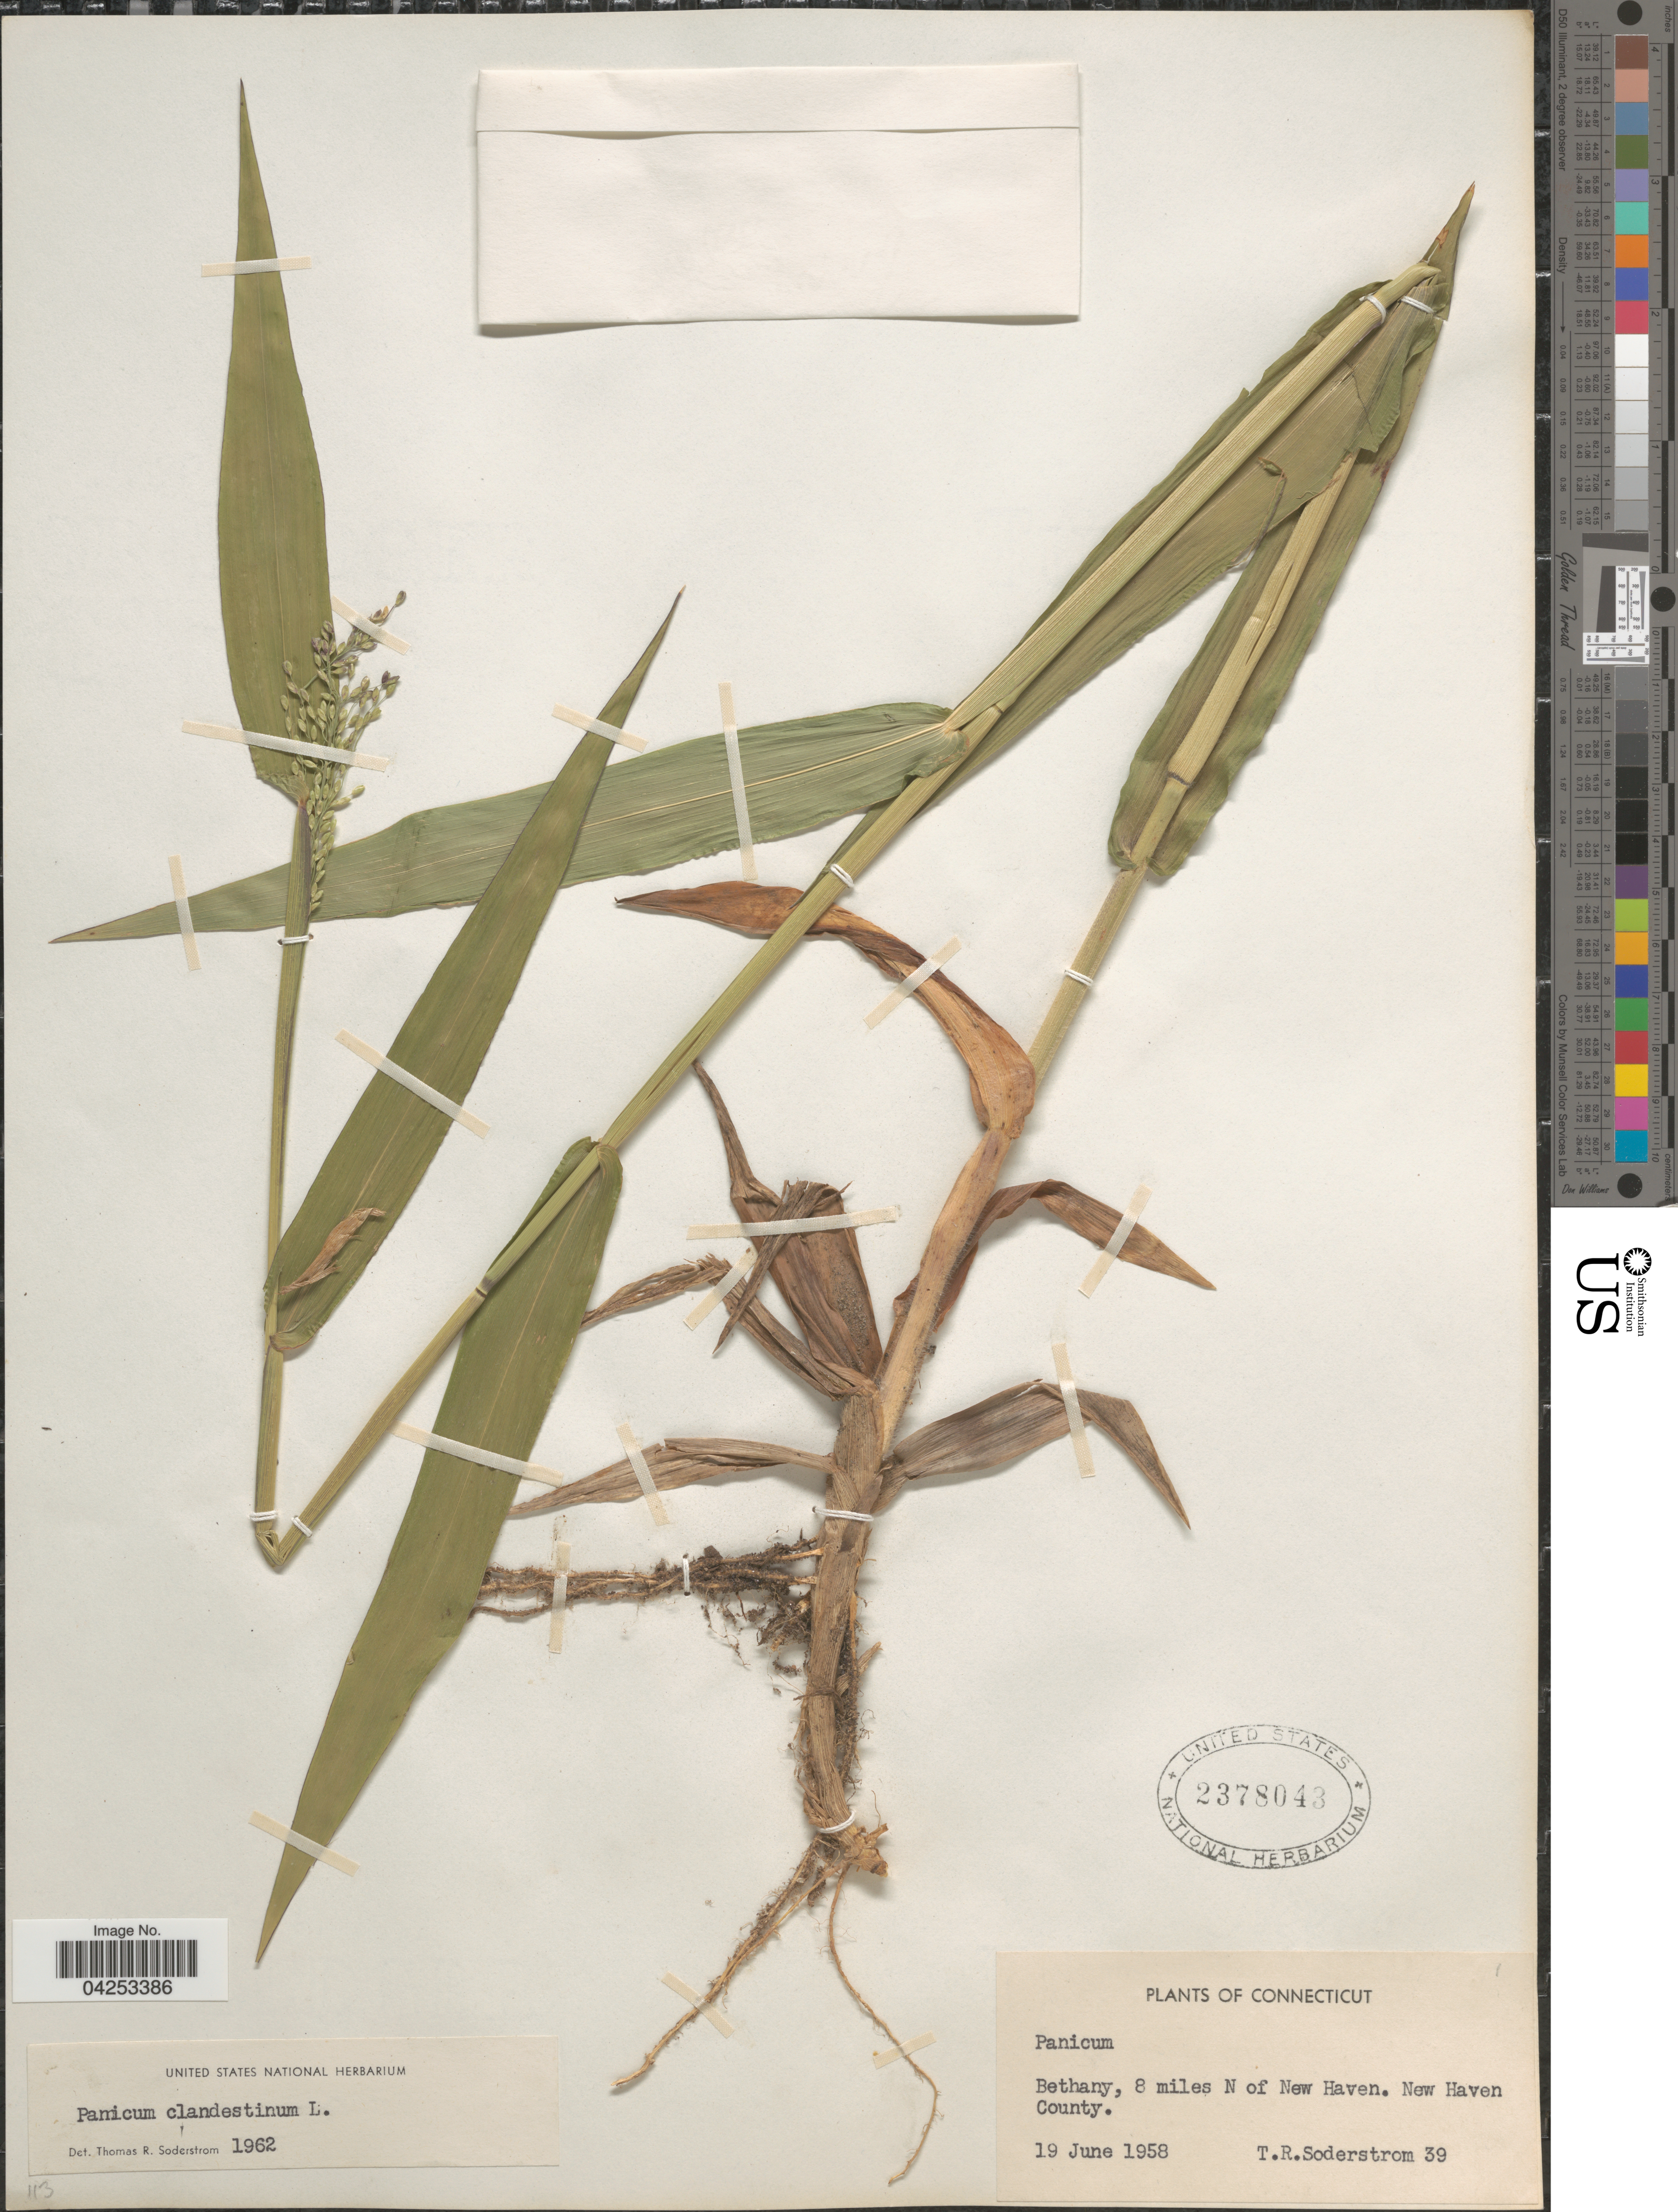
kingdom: Plantae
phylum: Tracheophyta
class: Liliopsida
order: Poales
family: Poaceae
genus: Dichanthelium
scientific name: Dichanthelium clandestinum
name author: (L.) Gould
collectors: T. R. Soderstrom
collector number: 39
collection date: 1958-06-19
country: United States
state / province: Connecticut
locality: Bethany, 8 miles N of New Haven. New Haven County.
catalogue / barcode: US 2378043